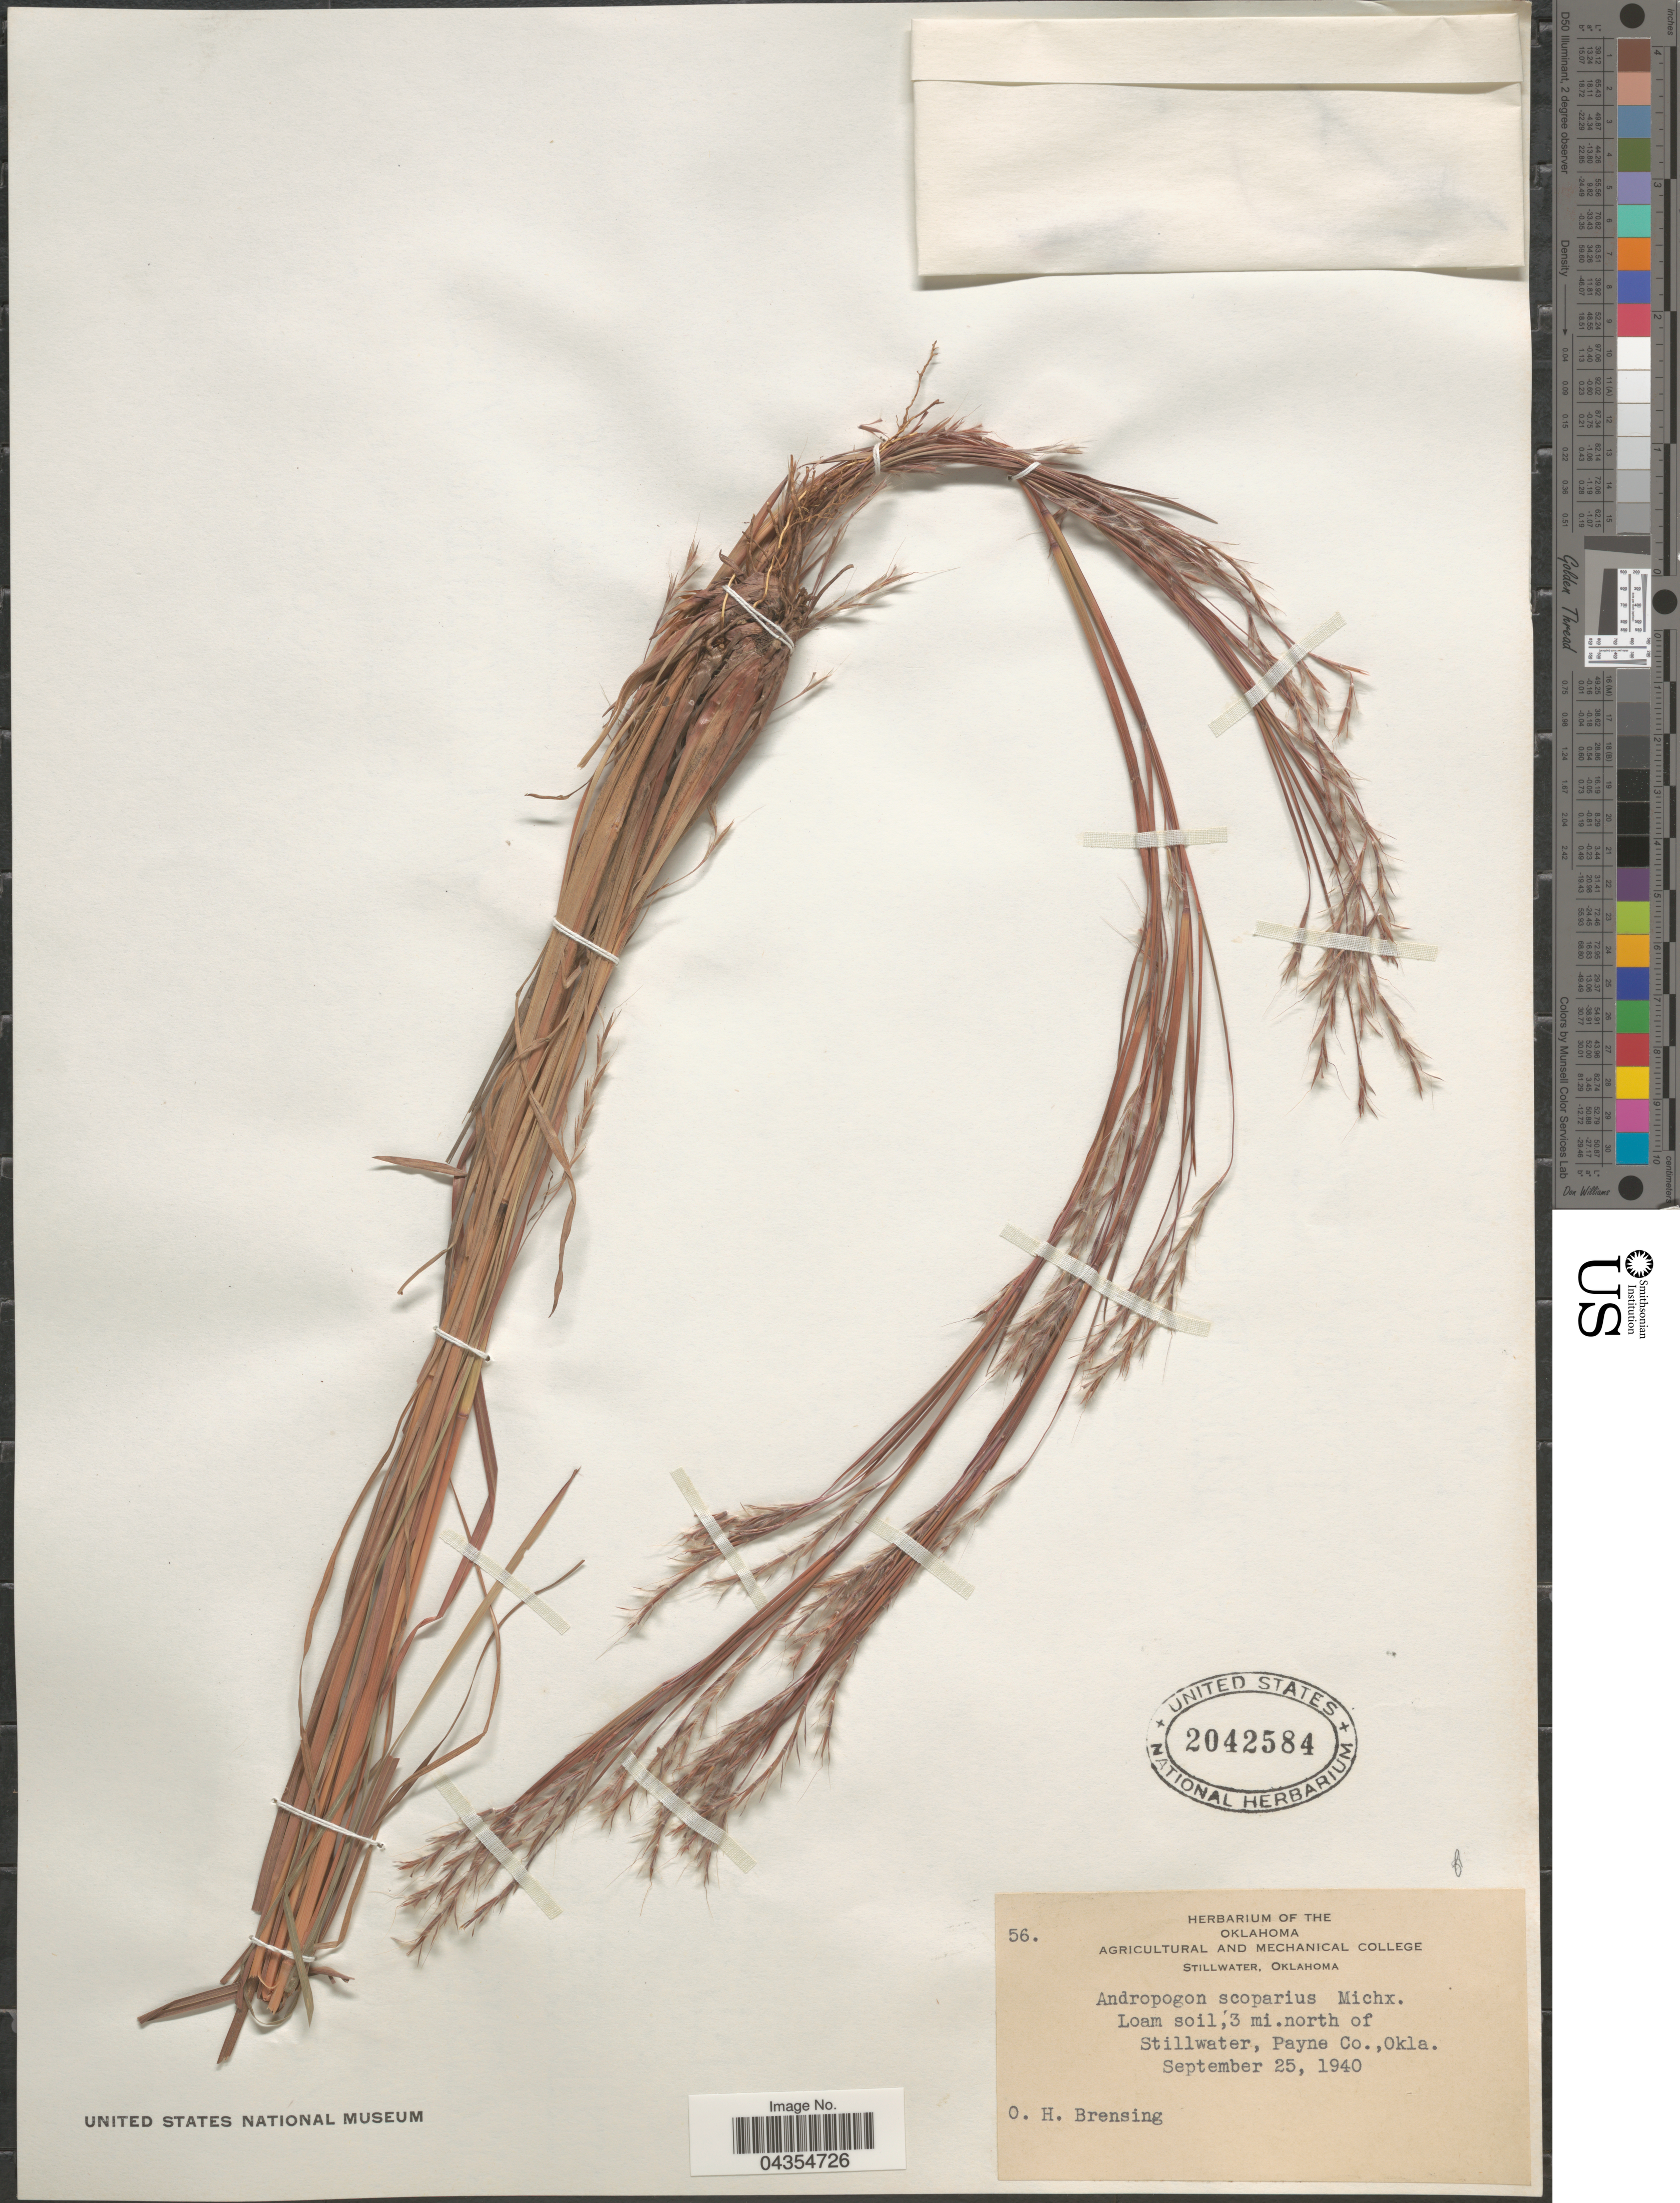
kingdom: Plantae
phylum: Tracheophyta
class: Liliopsida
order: Poales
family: Poaceae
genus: Schizachyrium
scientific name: Schizachyrium sanguineum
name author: (Retz.) Alston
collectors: O. Brensing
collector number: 56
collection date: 1940-09-25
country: United States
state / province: Oklahoma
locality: Stillwater. Loam soil, 3 mi. north of Stillwater, Payne Co.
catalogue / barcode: US 2042584